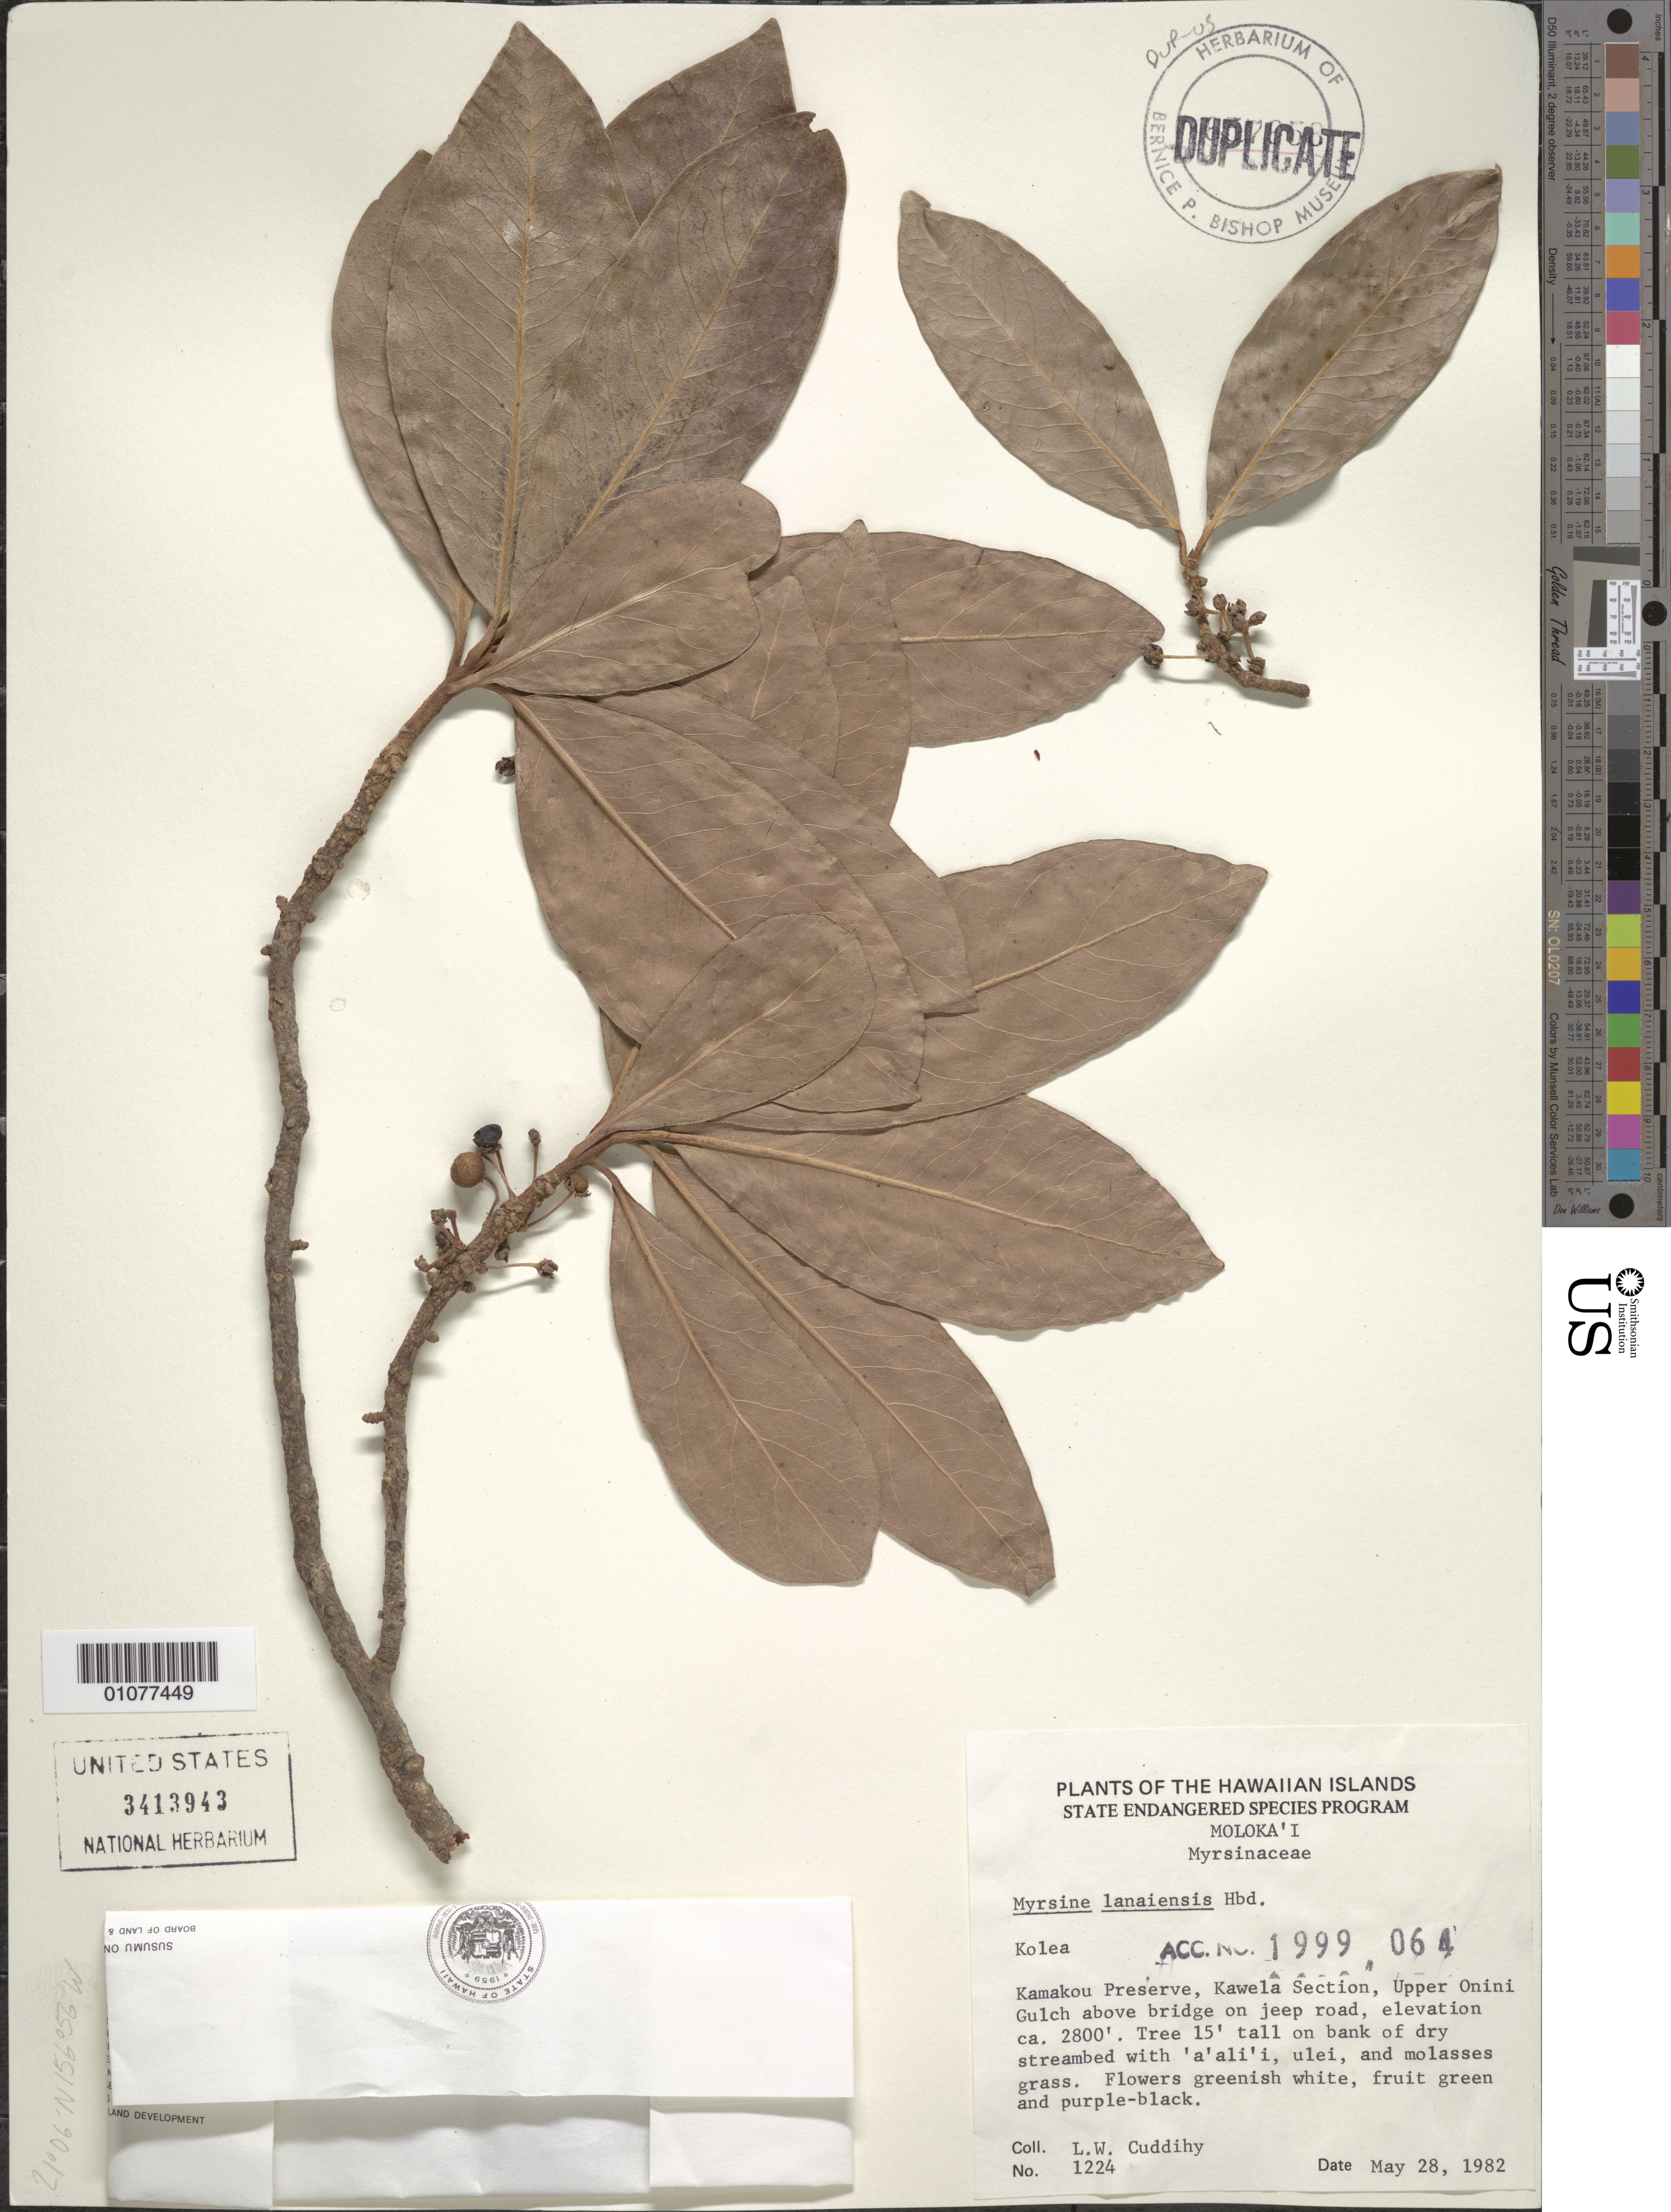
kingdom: Plantae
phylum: Tracheophyta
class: Magnoliopsida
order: Ericales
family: Primulaceae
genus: Myrsine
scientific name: Myrsine lanaiensis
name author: Hillebr.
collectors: L. Cuddihy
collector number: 1224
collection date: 1982-05-28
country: United States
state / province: Hawaii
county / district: Maui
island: Moloka'i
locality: Kamakou Preserve, Kawela Section, Upper Onini Gulch above bridge on jeep road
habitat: bank of dry streambed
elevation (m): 853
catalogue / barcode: US 3413943